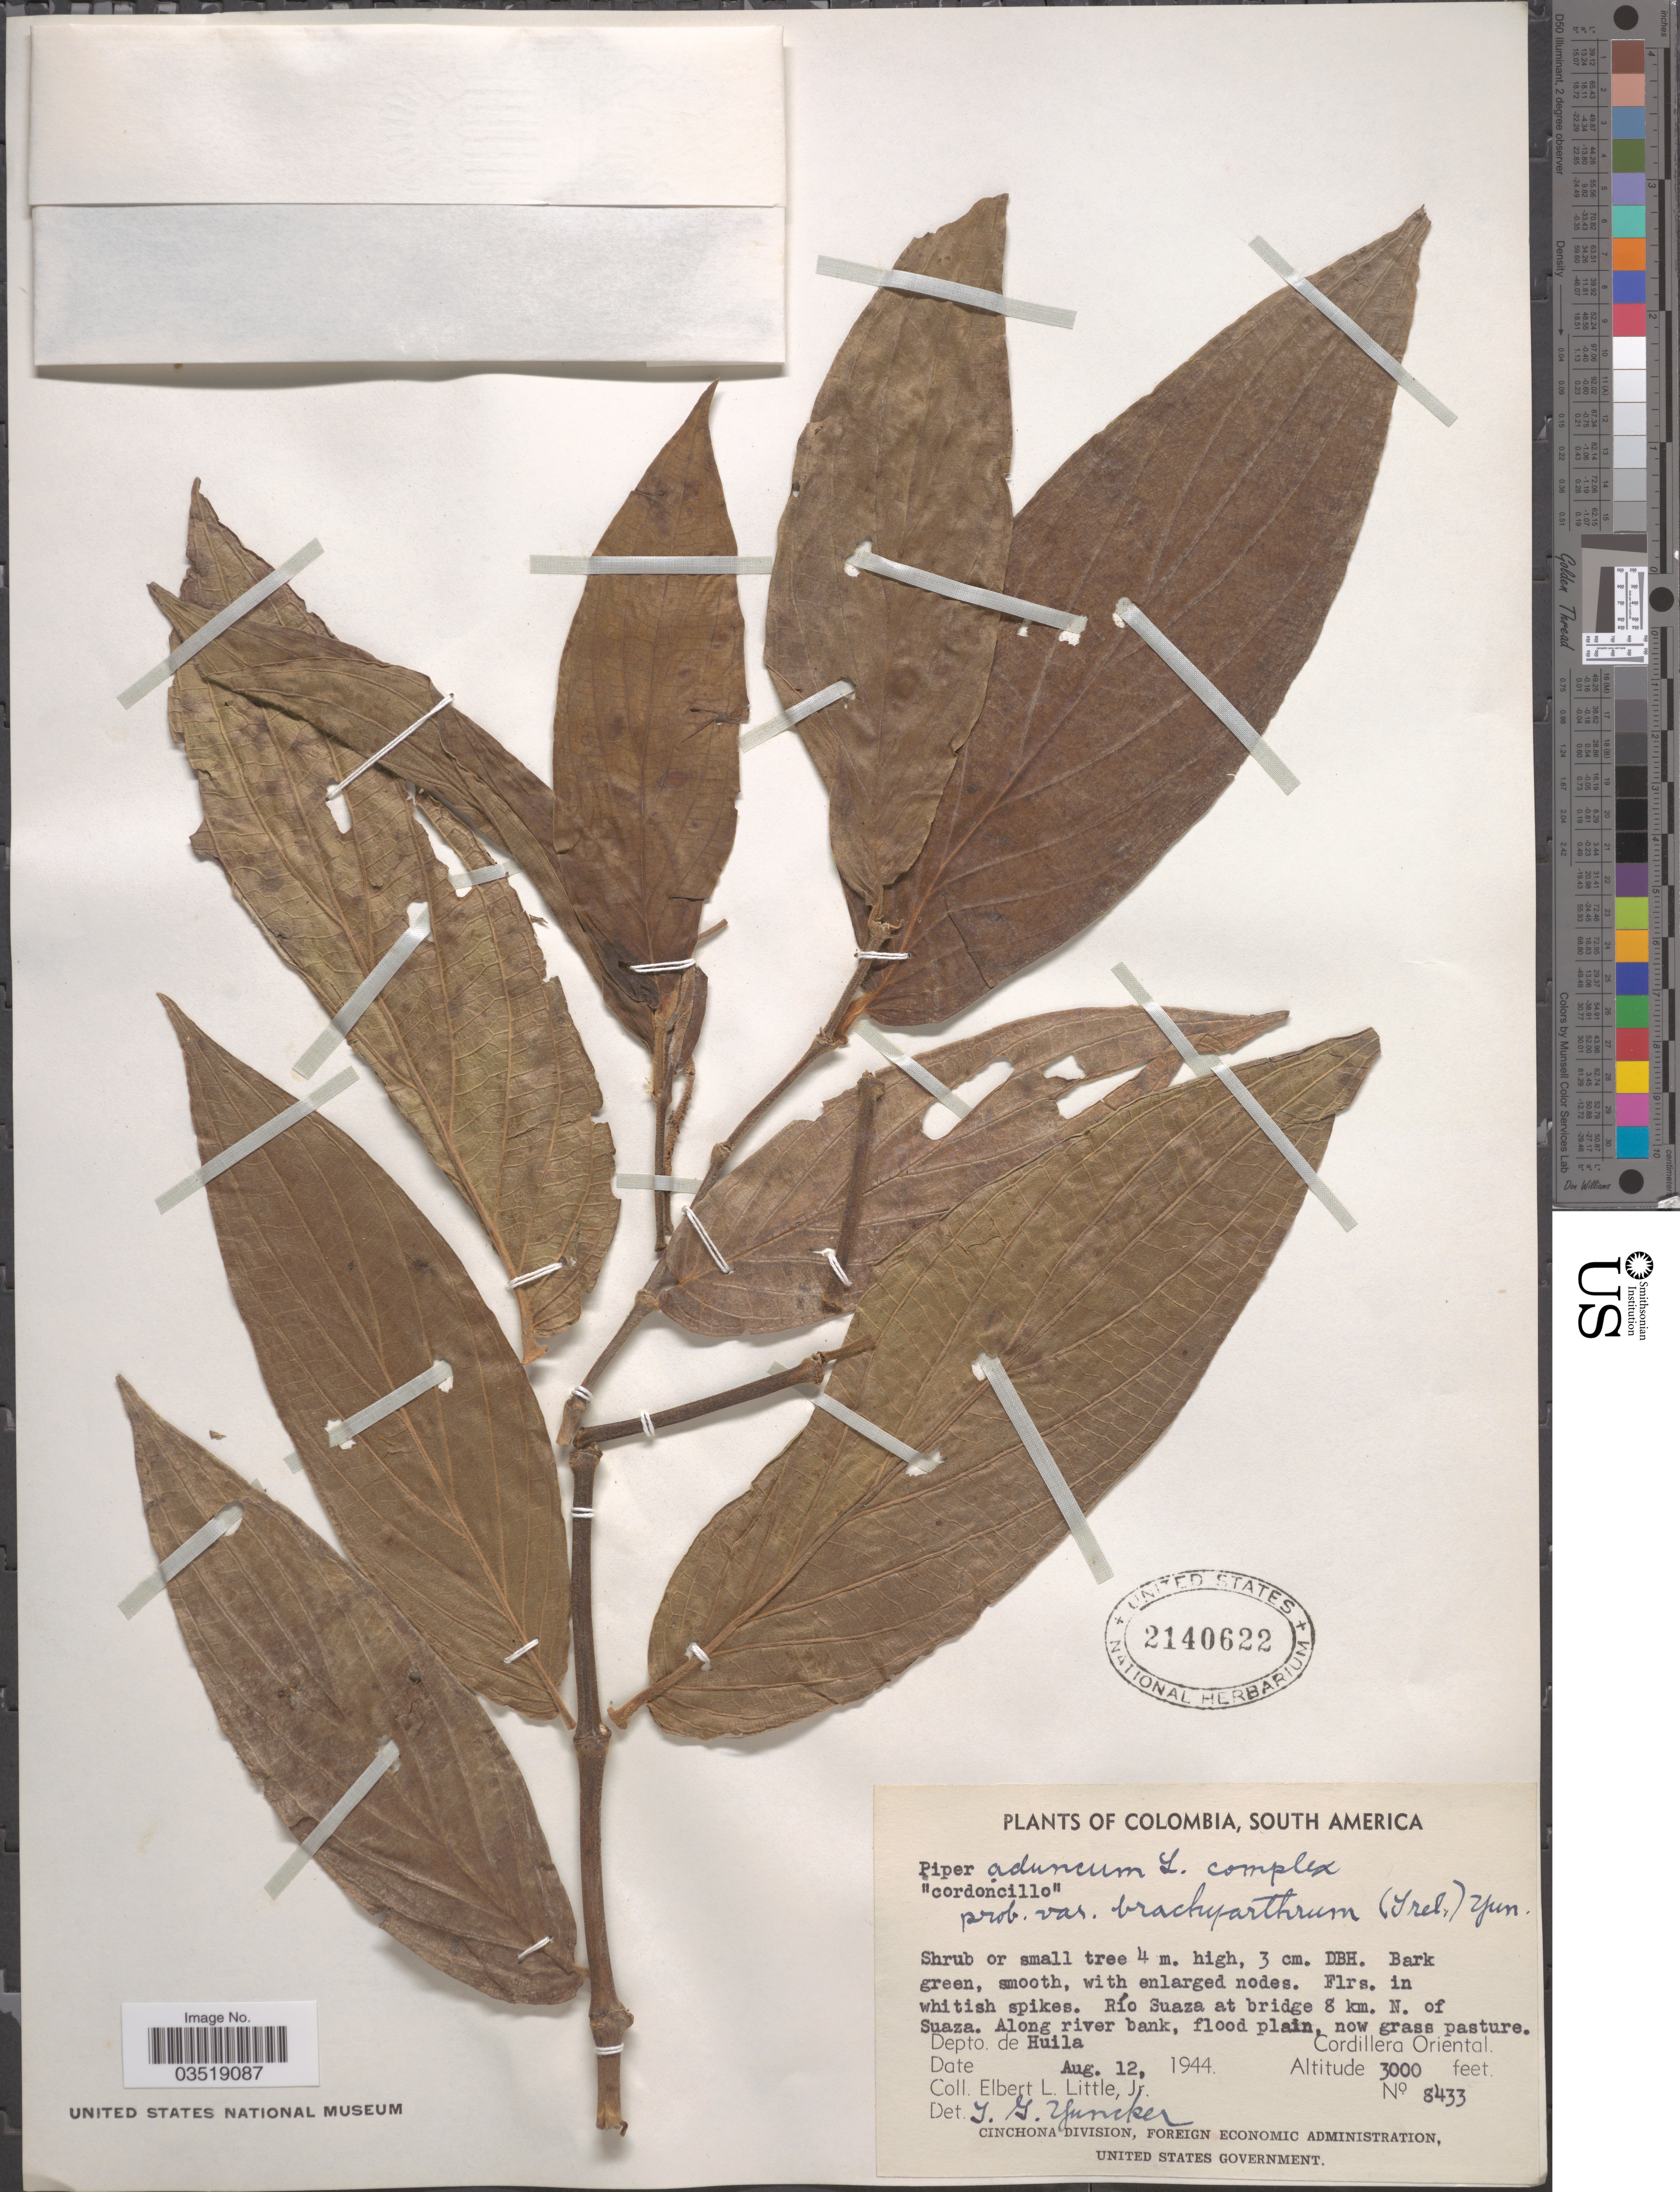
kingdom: Plantae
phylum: Tracheophyta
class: Magnoliopsida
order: Piperales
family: Piperaceae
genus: Piper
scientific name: Piper aduncum var. cordulatum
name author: L.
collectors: E. L. Little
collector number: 8433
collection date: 1944-08-12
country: Colombia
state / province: Huila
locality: Río Suaza at bridge 8 km. N. of Suaza. Along river bank, flood plain, now grass pasture. Cordillera Oriental. Depto. de Huila.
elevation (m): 914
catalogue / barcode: US 2140622